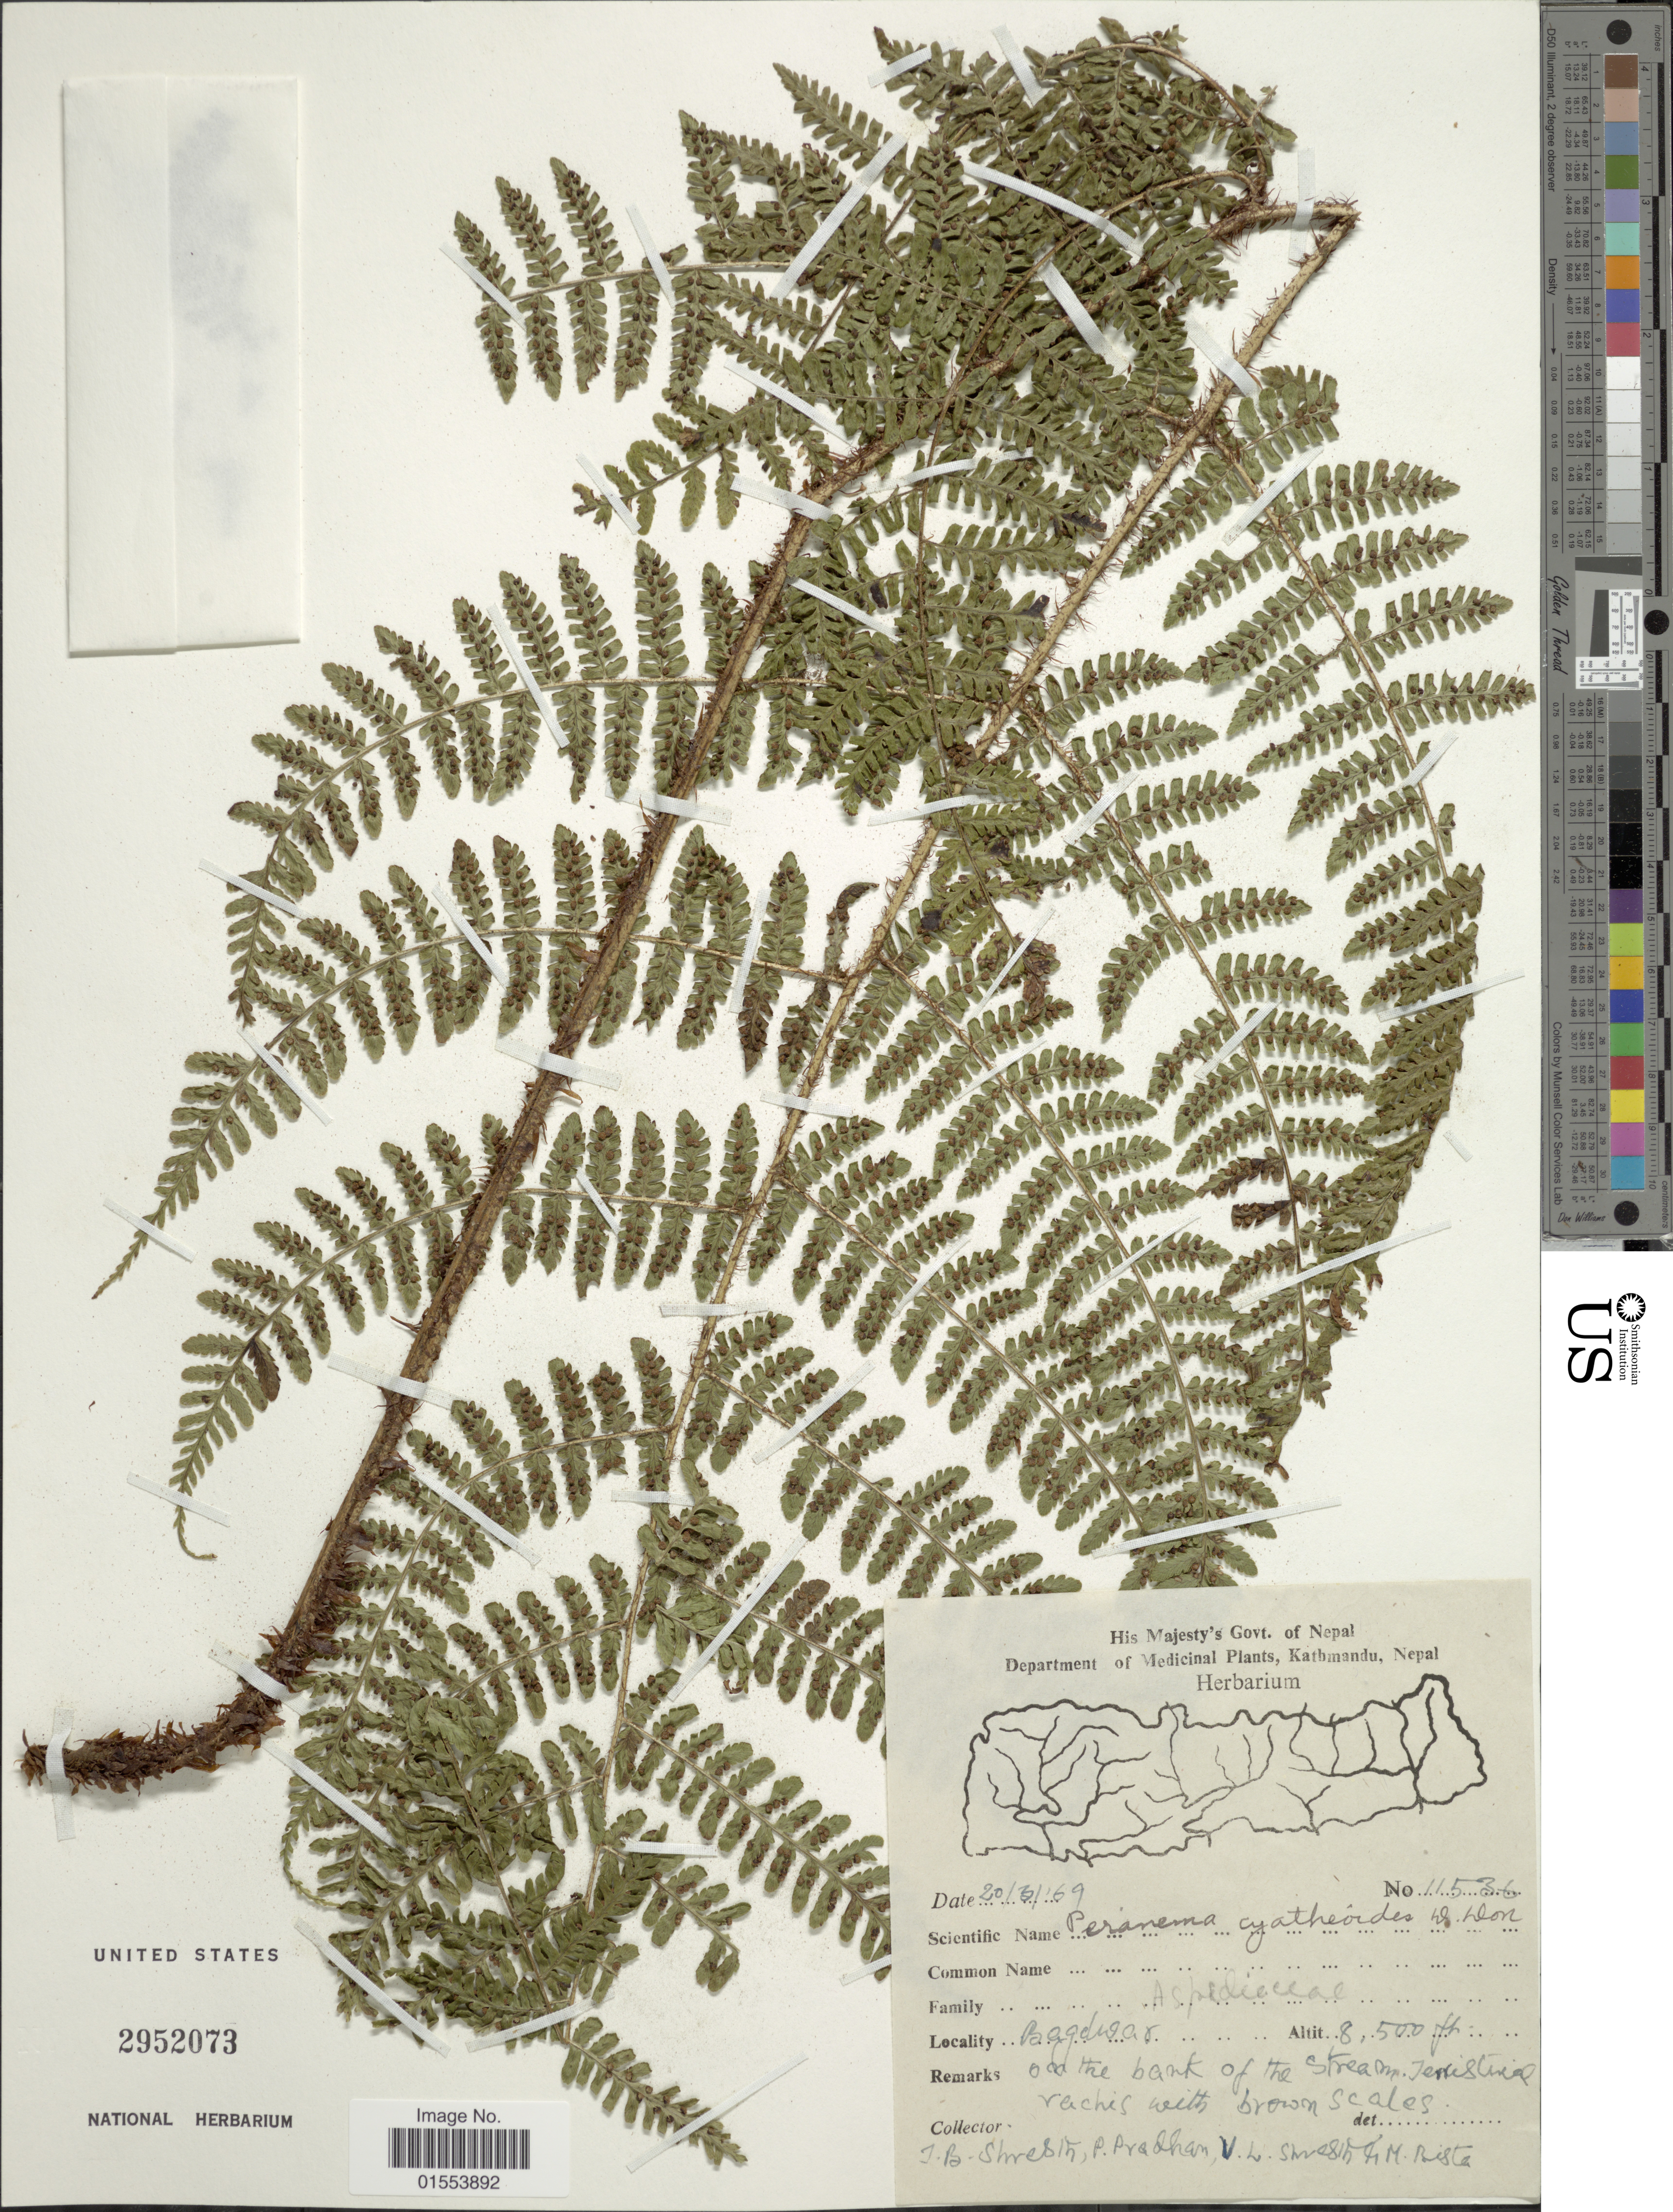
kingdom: Plantae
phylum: Tracheophyta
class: Polypodiopsida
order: Polypodiales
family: Dryopteridaceae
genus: Dryopteris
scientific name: Dryopteris cyatheoides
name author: (Kaulf.) Kuntze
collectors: T. B. Shrestha, P. Pradhan, V. Shrestha & M. Bista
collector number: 11536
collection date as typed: Transcribed d/m/y: 20/3/69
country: Nepal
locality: Bagdwar.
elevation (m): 2591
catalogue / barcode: US 2952073